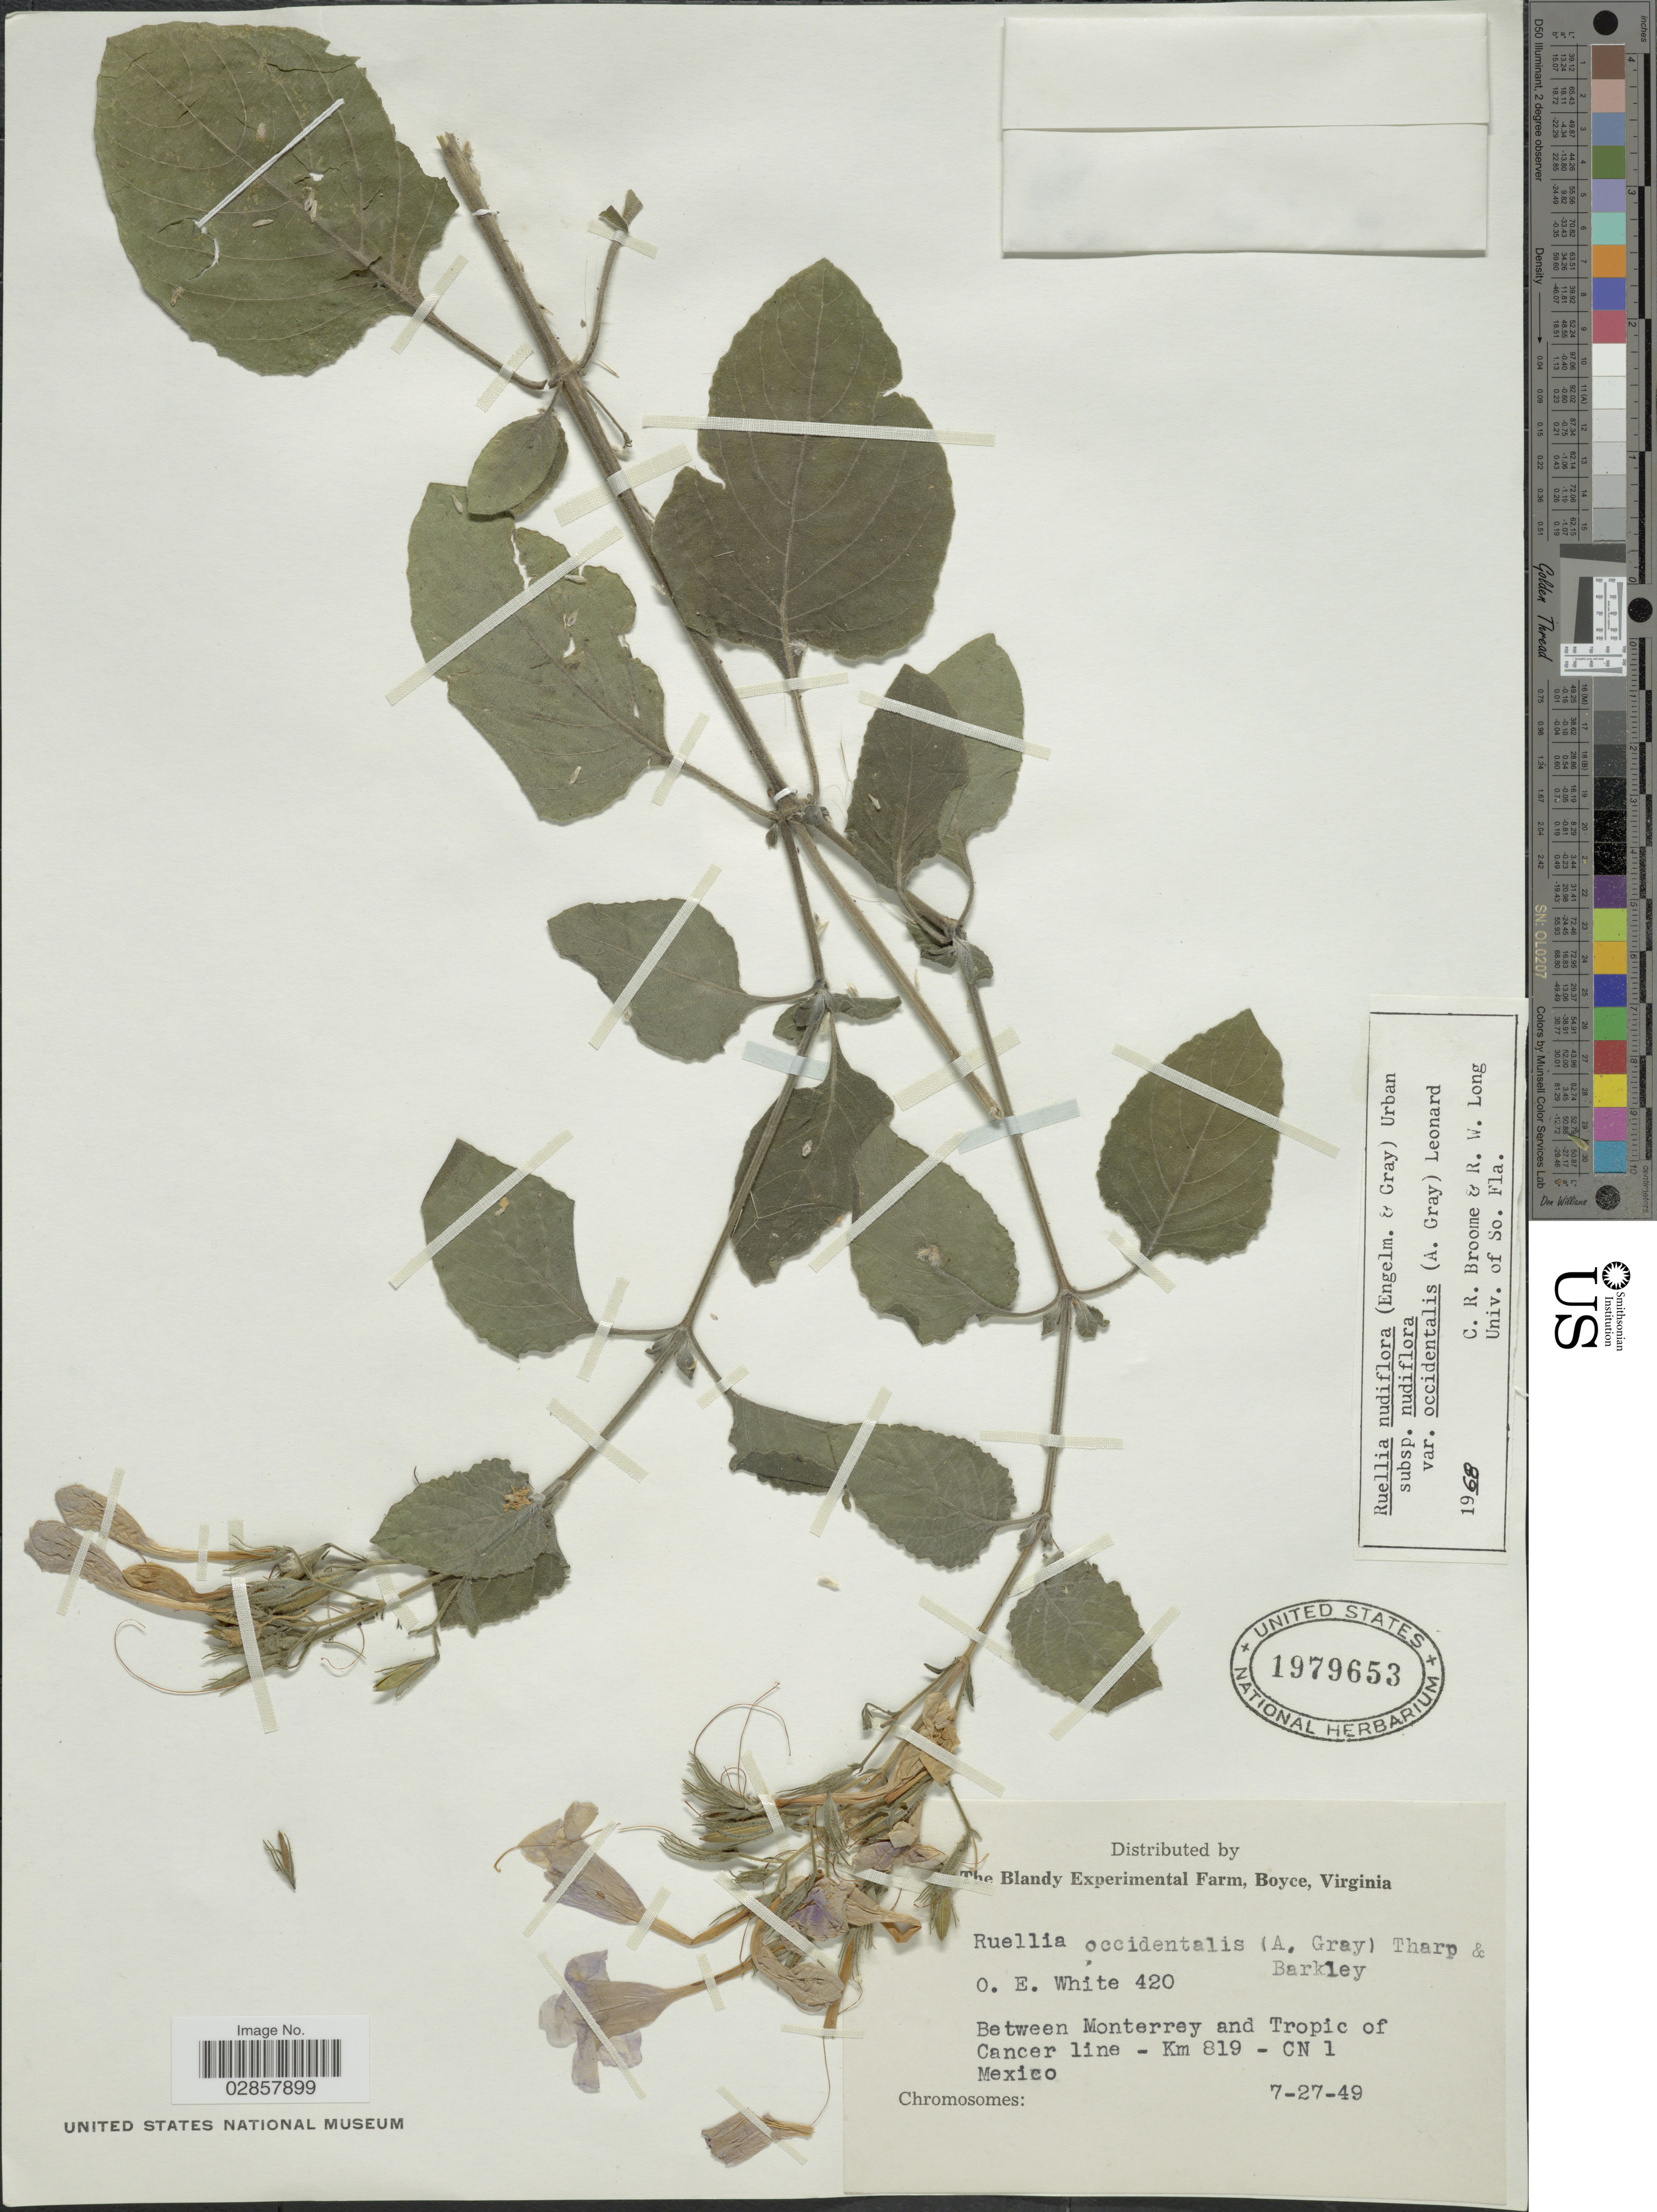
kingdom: Plantae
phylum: Tracheophyta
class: Magnoliopsida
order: Lamiales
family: Acanthaceae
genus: Ruellia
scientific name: Ruellia occidentalis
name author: (A. Gray) Tharp & F.A. Barkley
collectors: O. E. White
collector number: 420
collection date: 1949-07-27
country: Mexico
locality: Between Monterrey and Tropic of Cancer line - Km 819 - CN.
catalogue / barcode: US 1979653